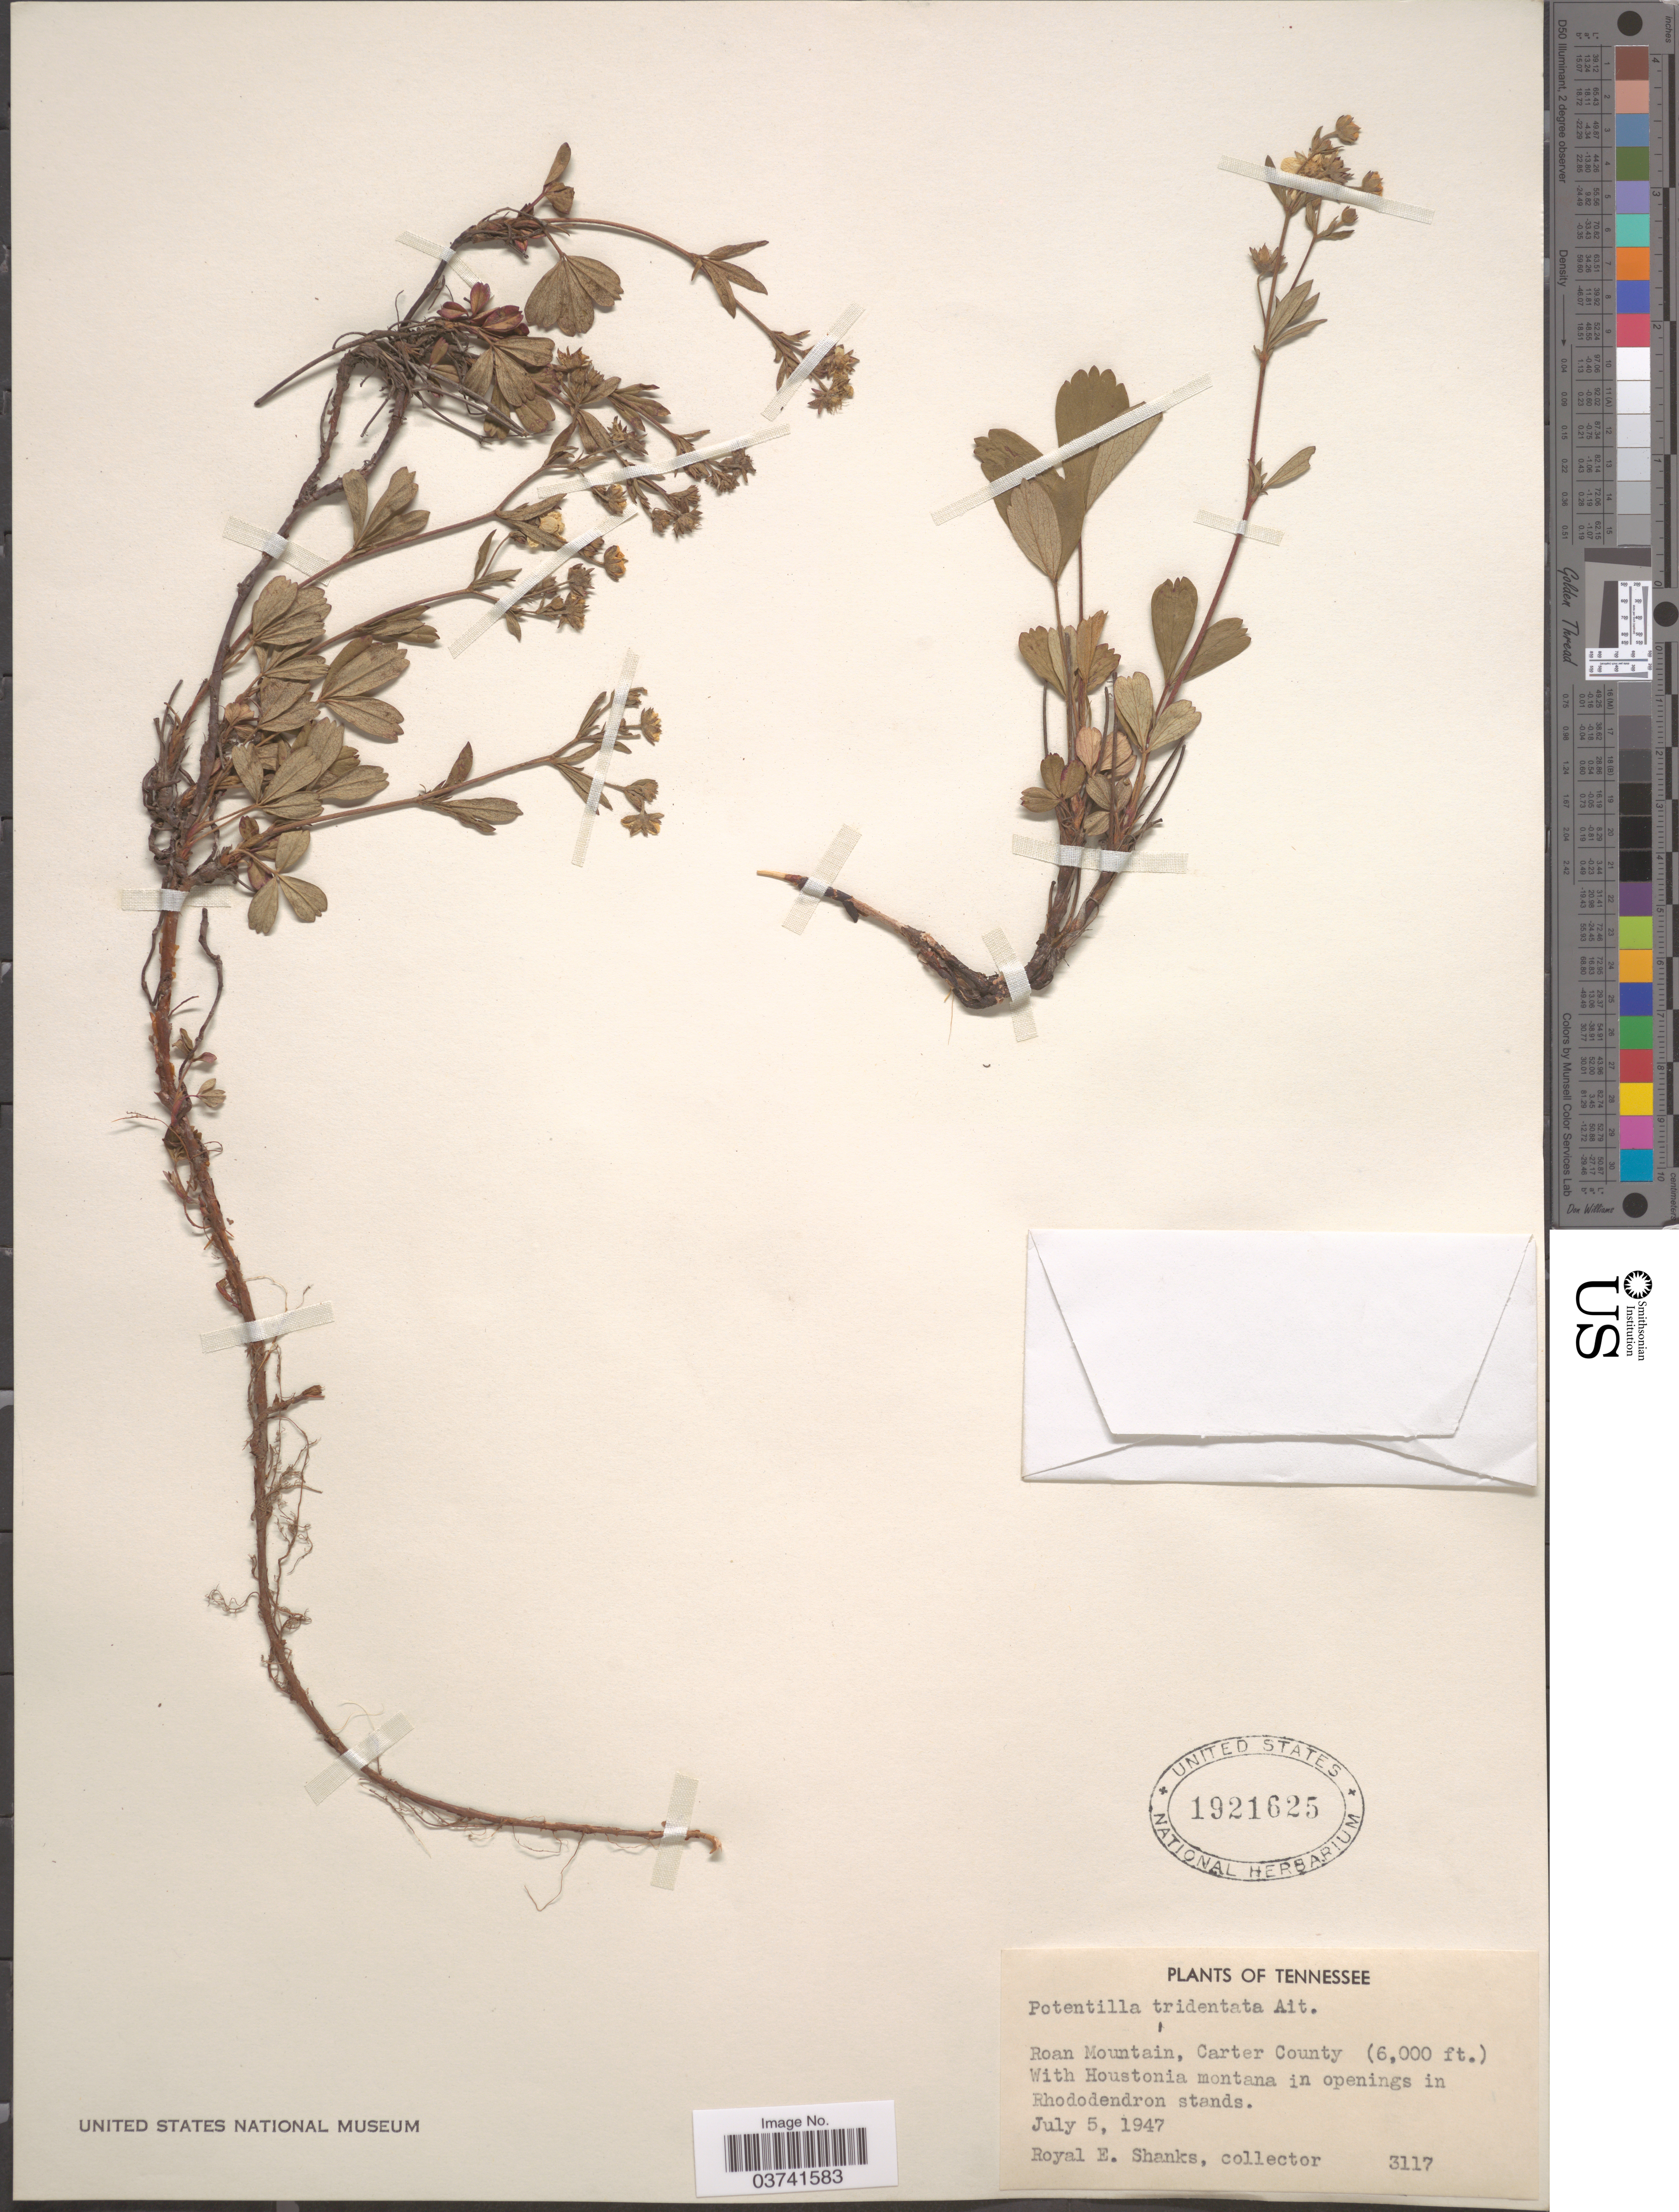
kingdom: Plantae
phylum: Tracheophyta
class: Magnoliopsida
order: Rosales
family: Rosaceae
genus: Potentilla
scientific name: Potentilla tridentata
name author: Aiton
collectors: R. Shanks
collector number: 3117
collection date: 1947-07-05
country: United States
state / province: Tennessee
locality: Roan Mountain, Carter County.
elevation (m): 1829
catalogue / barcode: US 1921625